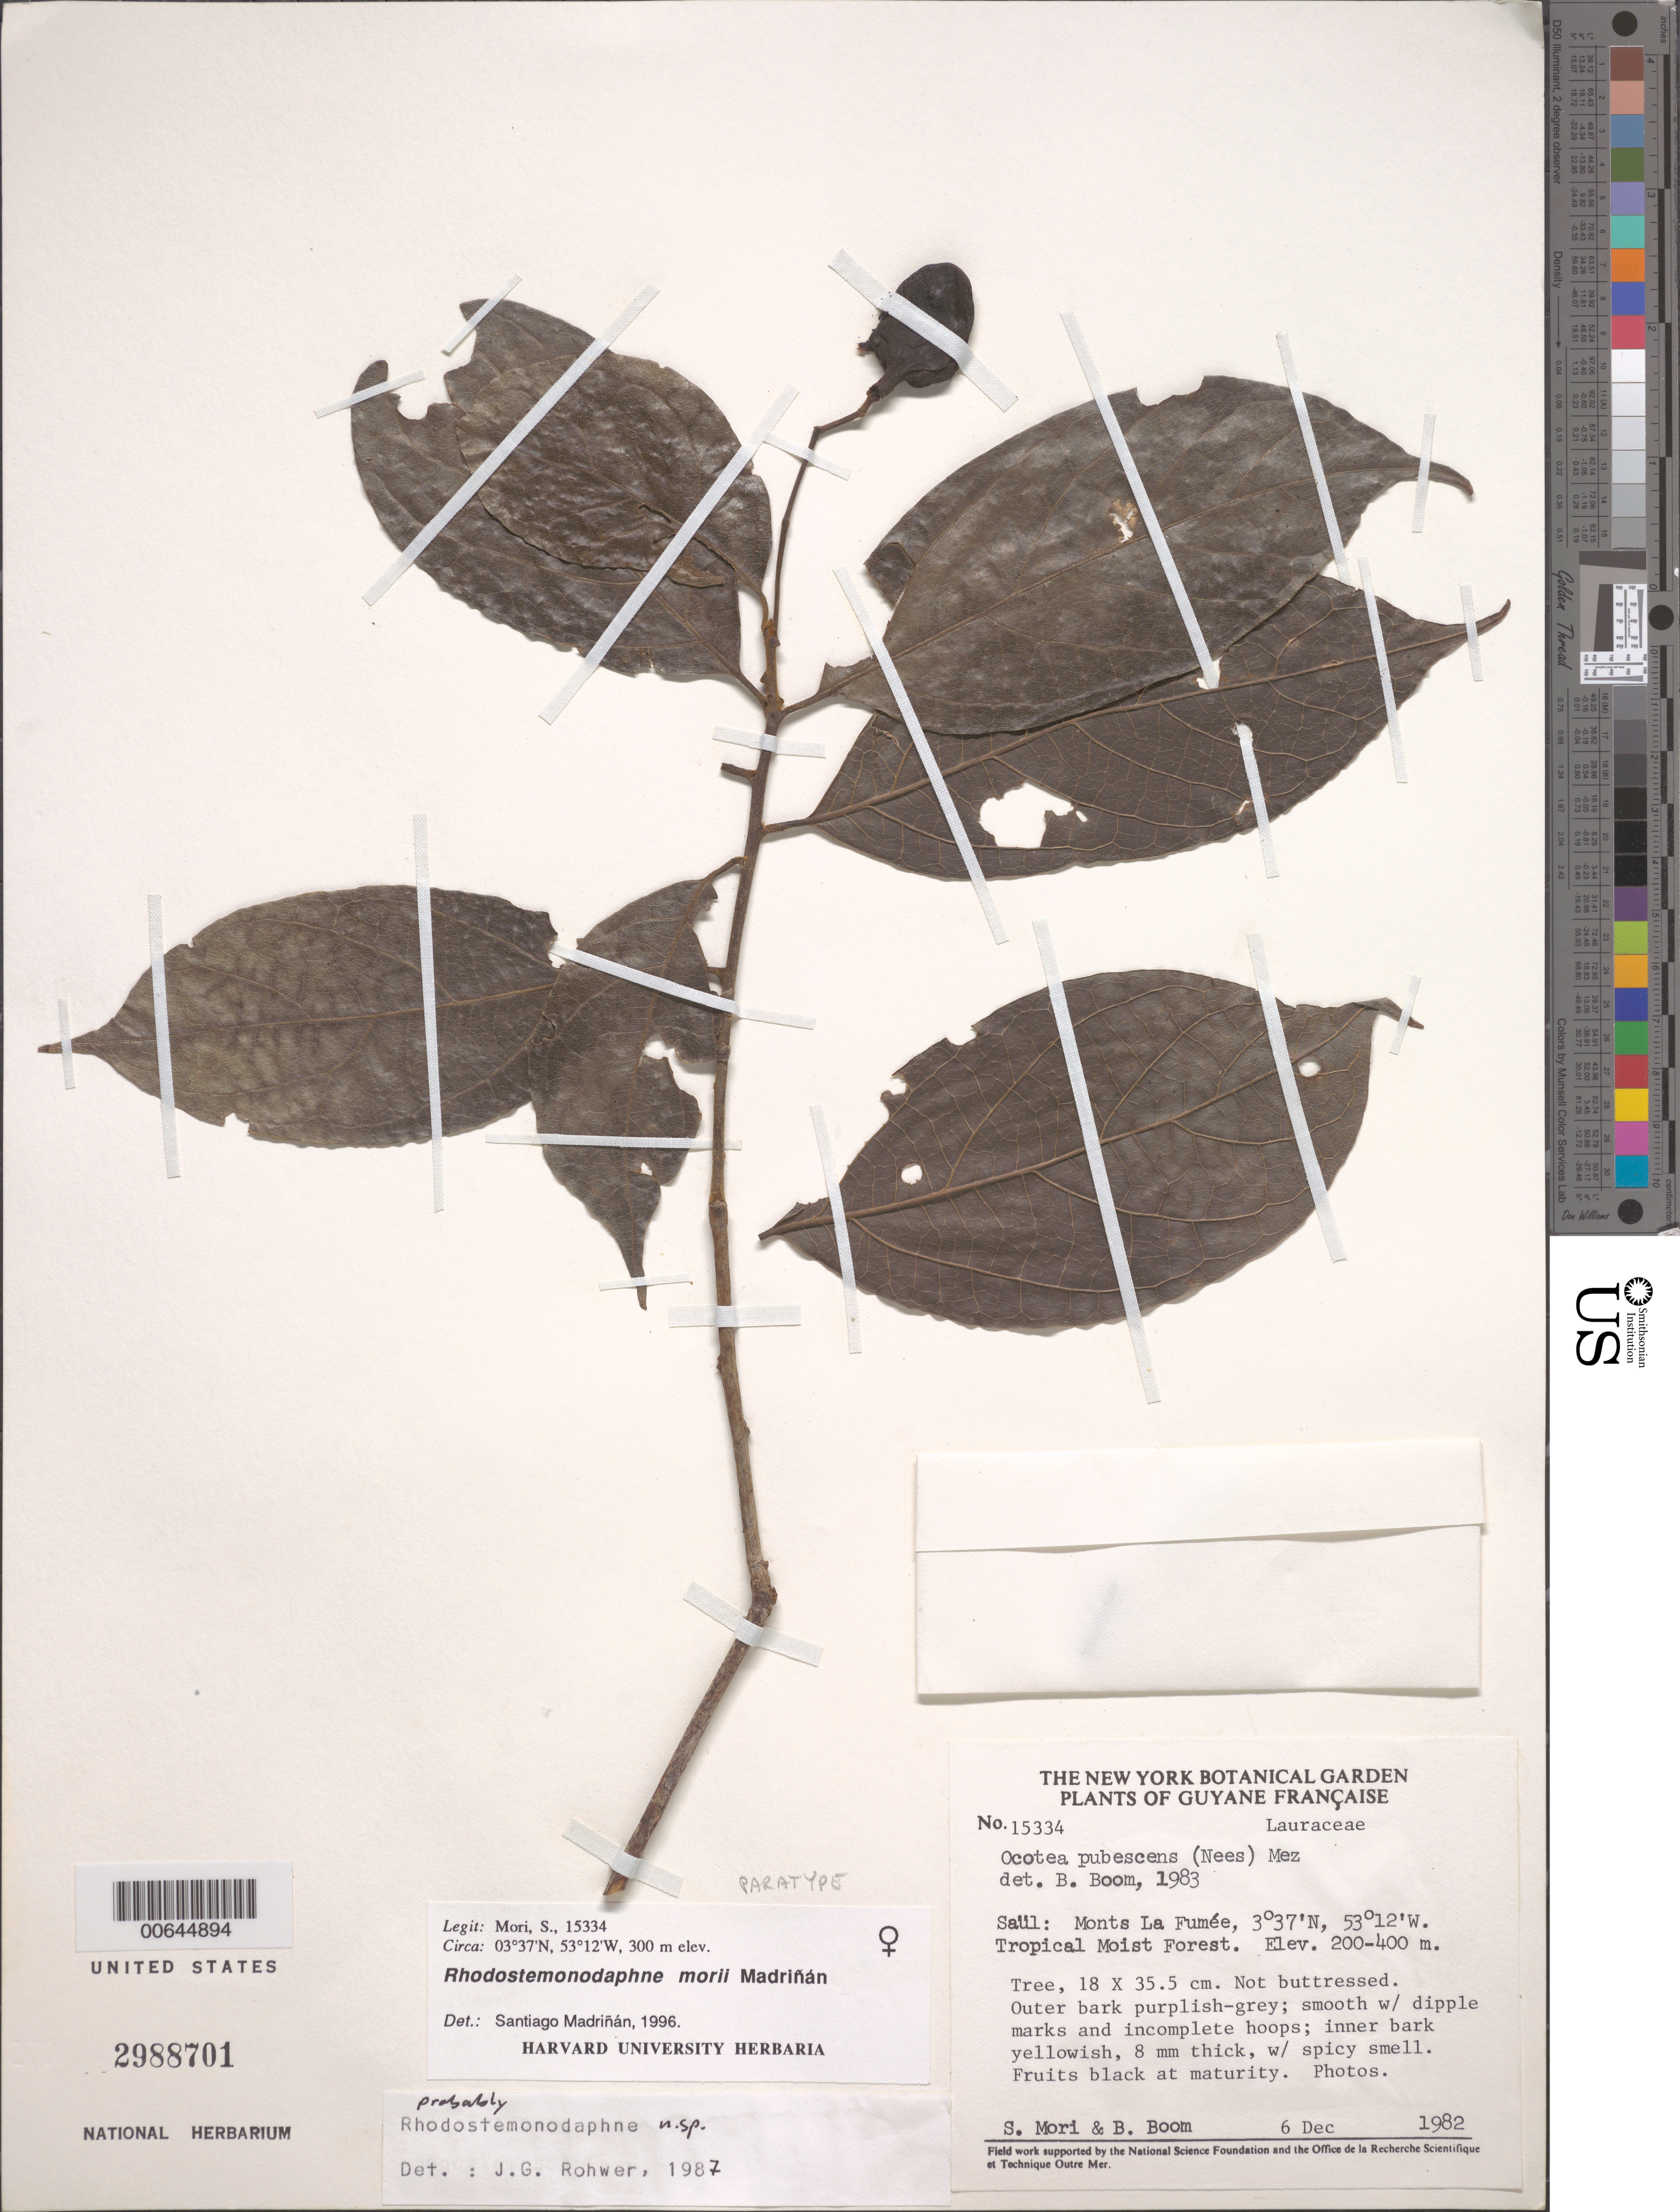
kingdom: Plantae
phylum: Tracheophyta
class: Magnoliopsida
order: Laurales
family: Lauraceae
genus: Rhodostemonodaphne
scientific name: Rhodostemonodaphne morii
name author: Madriñán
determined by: Madriñán, S.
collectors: S. Mori & B. M. Boom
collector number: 15334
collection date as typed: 6-Dec-82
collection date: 1982-12-06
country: French Guiana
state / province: Saint-Laurent-du-Maroni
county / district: Saül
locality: Saül, Monts La Fumée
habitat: Tropical moist forest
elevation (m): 200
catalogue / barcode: US 2988701